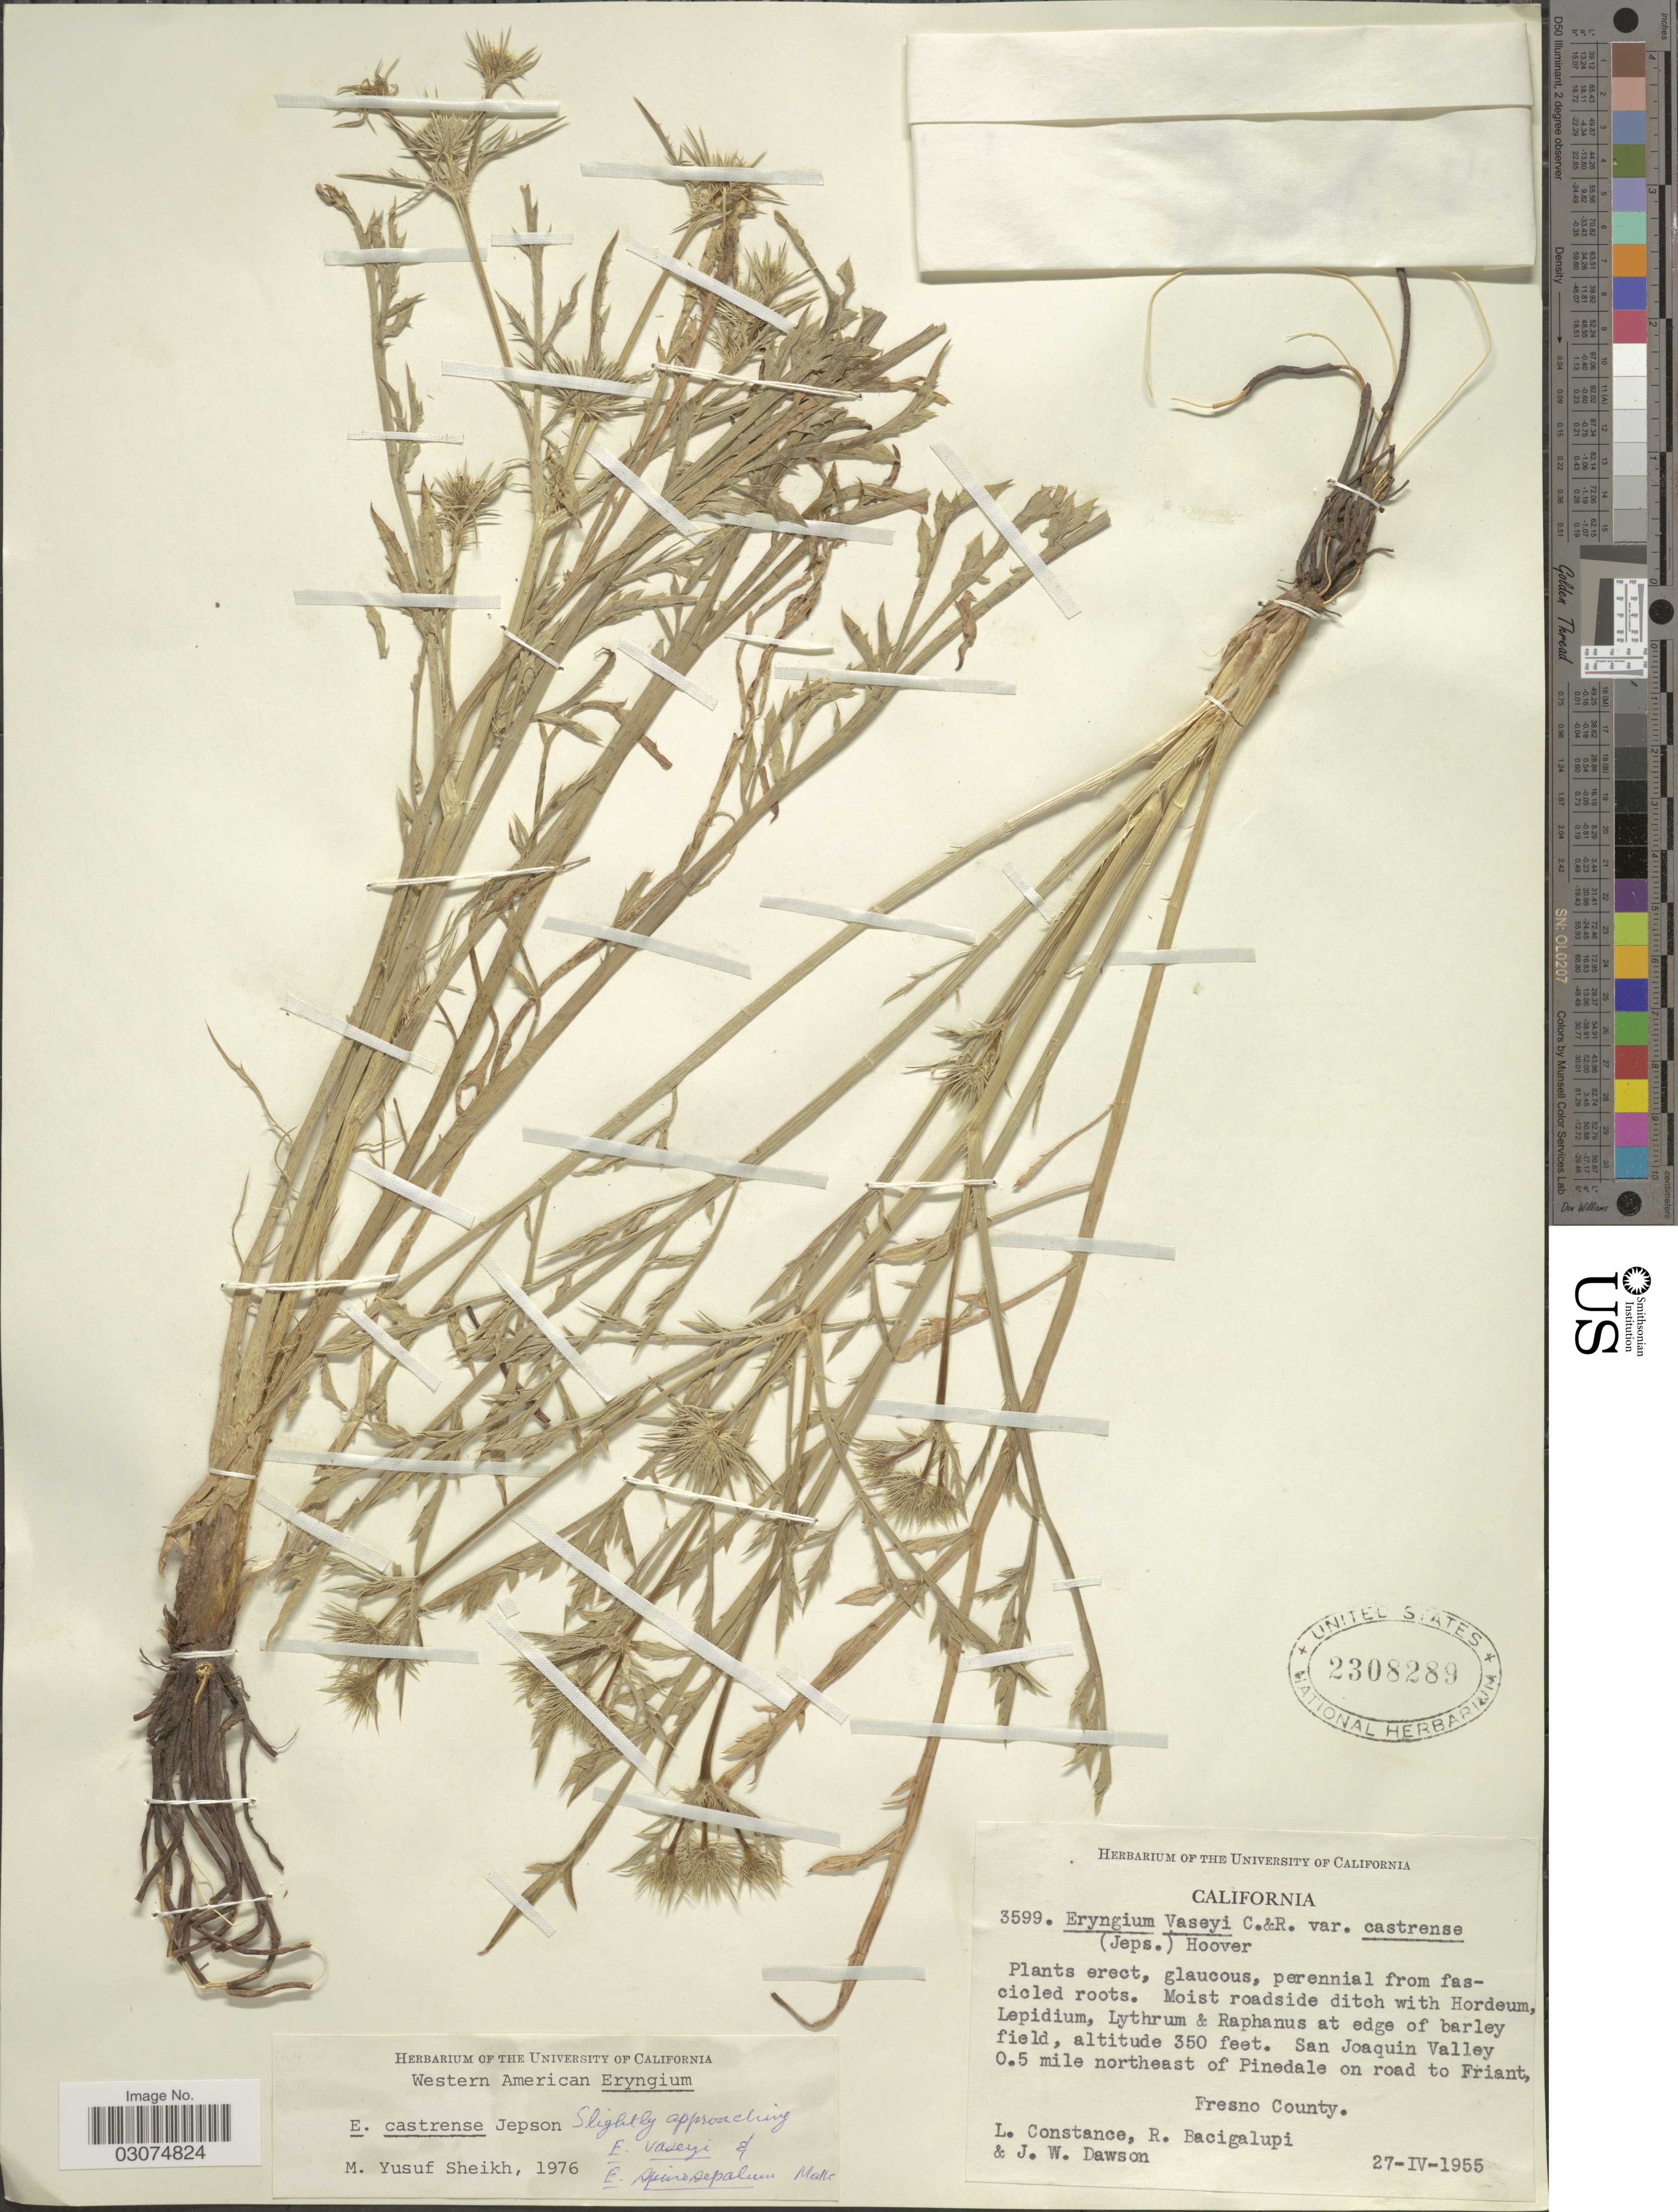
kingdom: Plantae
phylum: Tracheophyta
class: Magnoliopsida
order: Apiales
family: Apiaceae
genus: Eryngium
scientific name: Eryngium castrense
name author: Jeps.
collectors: L. Constance, R. Bacigalupi & J. W. Dawson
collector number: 3599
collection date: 1955-04-27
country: United States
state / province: California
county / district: Fresno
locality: At edge of barley field. San Joaquin Valley 0.5 mile northeast of Pinedale on road to Friant, Fresno County.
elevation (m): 107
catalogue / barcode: US 2308289